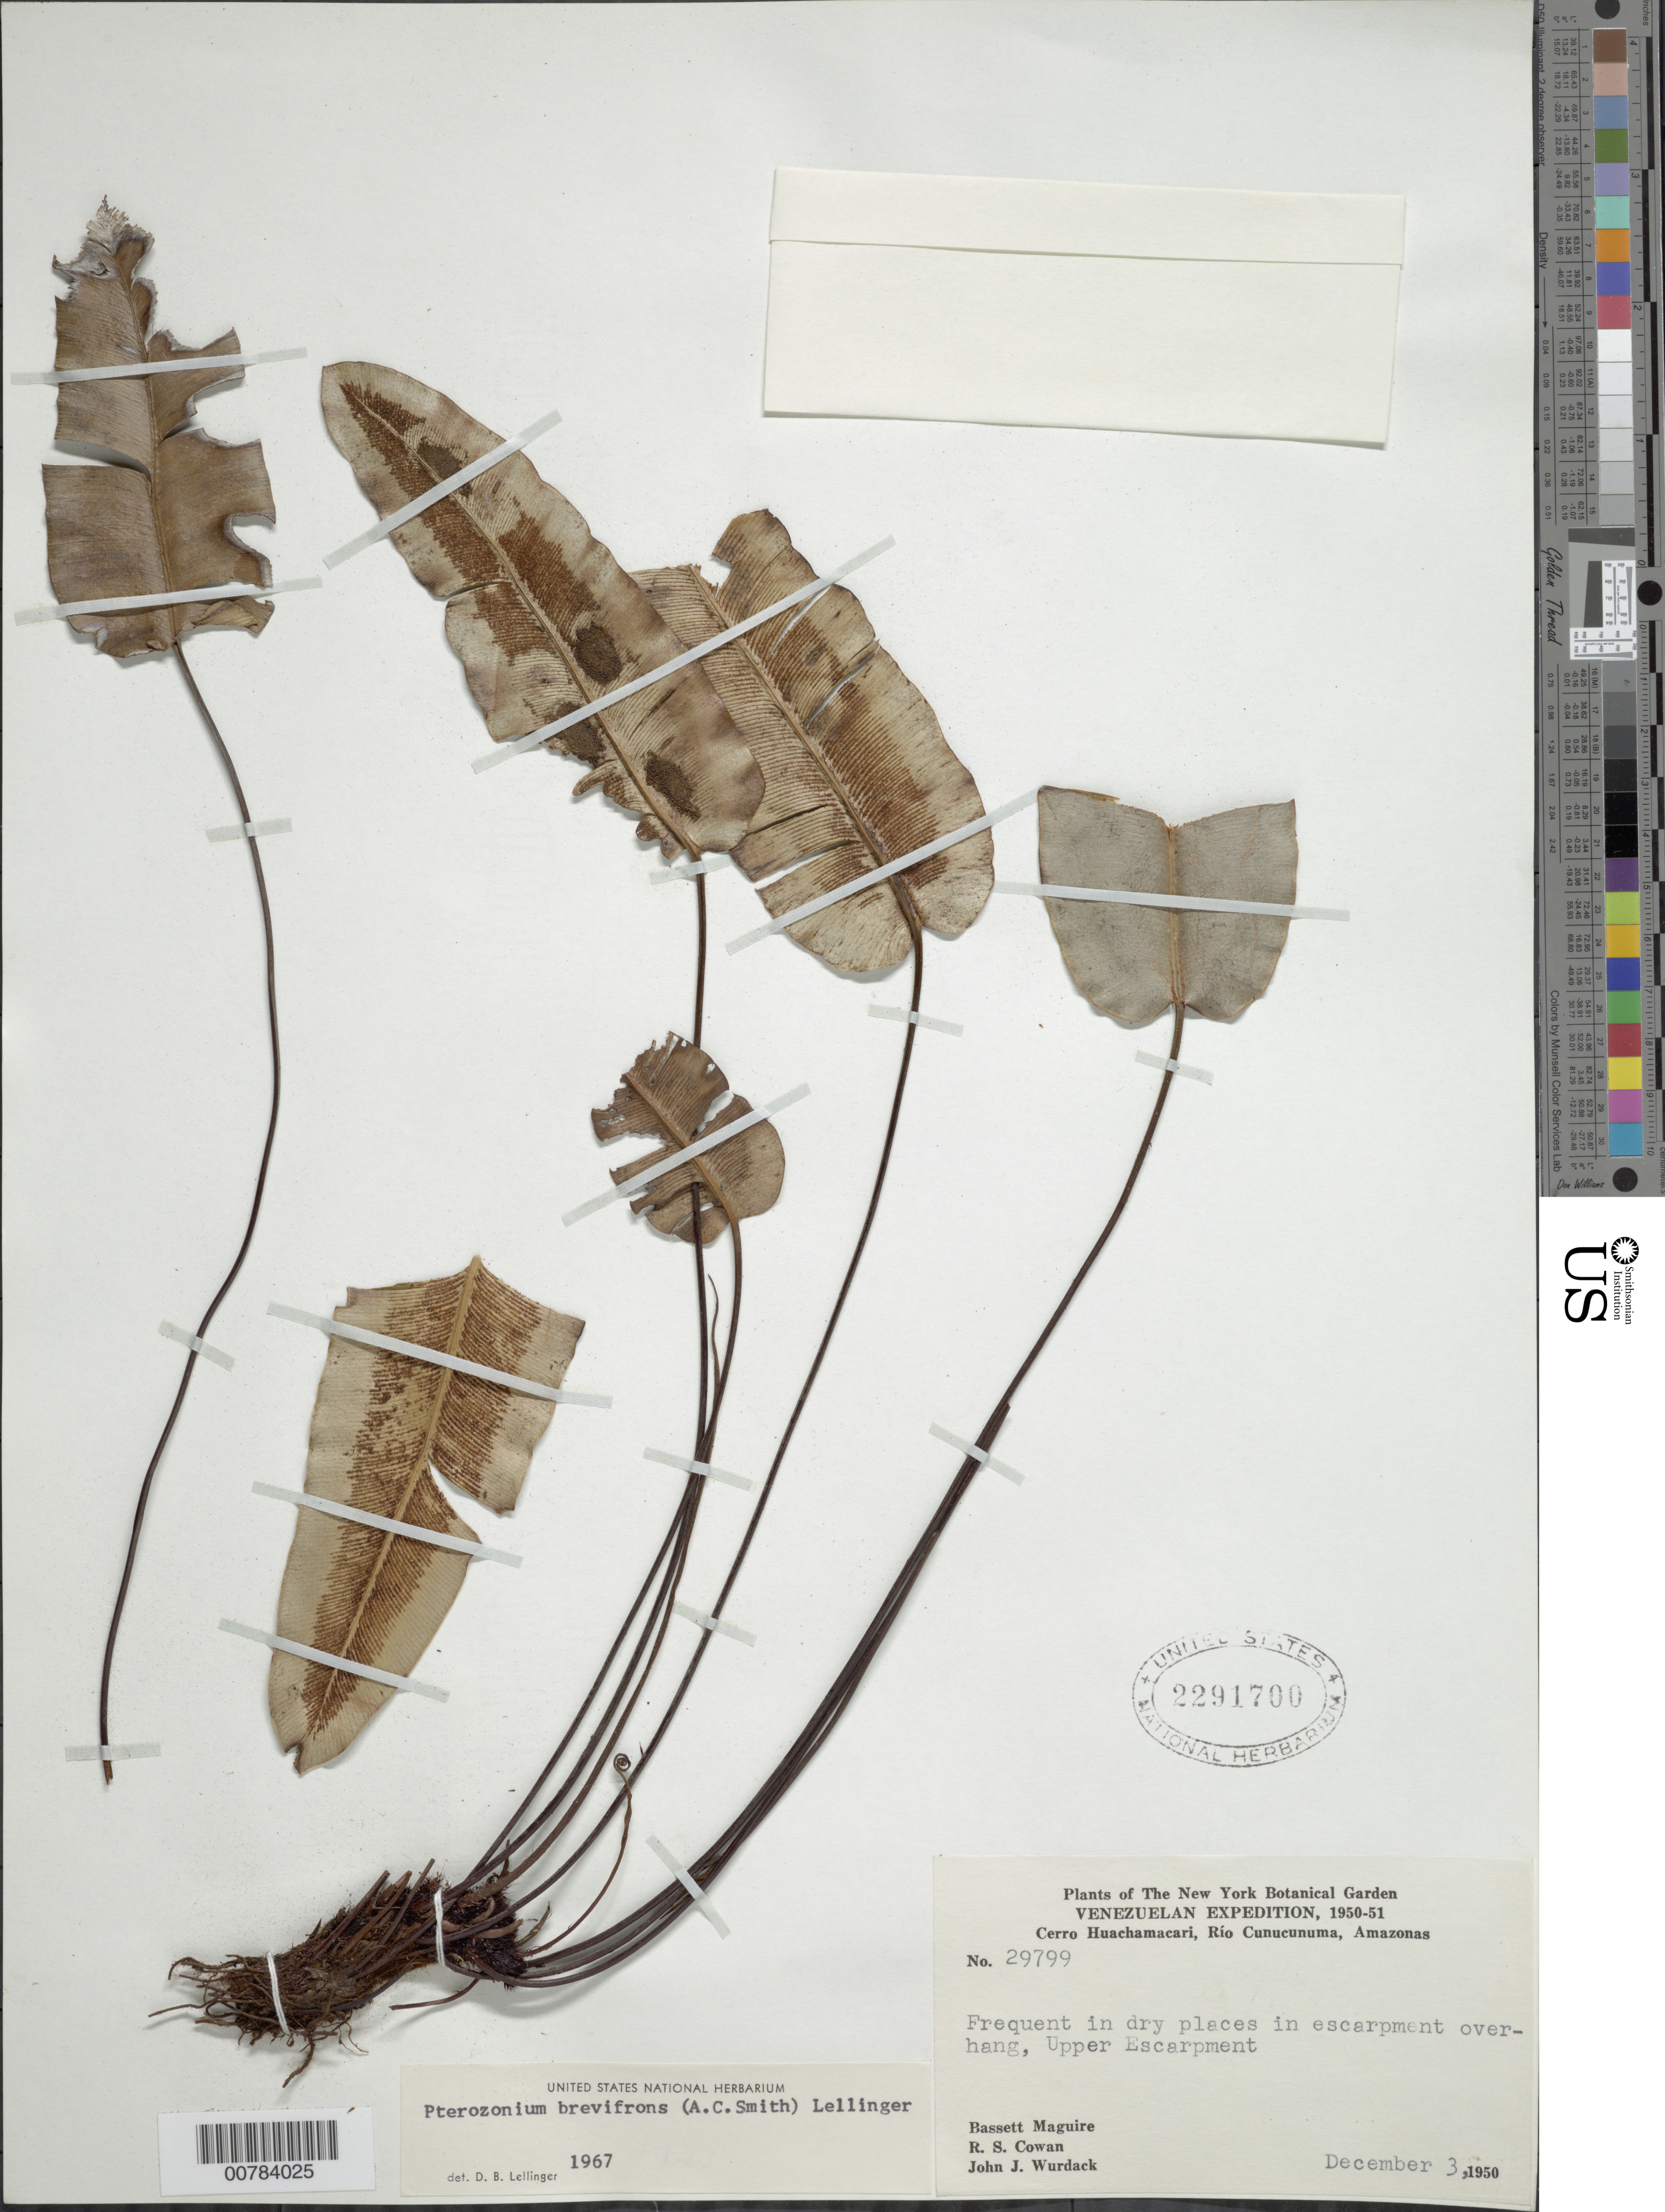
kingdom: Plantae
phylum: Tracheophyta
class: Polypodiopsida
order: Polypodiales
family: Pteridaceae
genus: Pterozonium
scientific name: Pterozonium brevifrons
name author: (A.C. Sm.) Lellinger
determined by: Lellinger, David B., (BOT), Smithsonian Institution - National Museum of Natural History (UNITED STATES)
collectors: B. Maguire, R. S. Cowan & J. J. Wurdack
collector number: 29799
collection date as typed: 3-Dec-50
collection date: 1950-12-03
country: Venezuela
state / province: Amazonas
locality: Cerro Huachamacari, Río Cunucunuma, upper escarpment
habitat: Dry places in escarpment overhang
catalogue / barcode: US 2291700